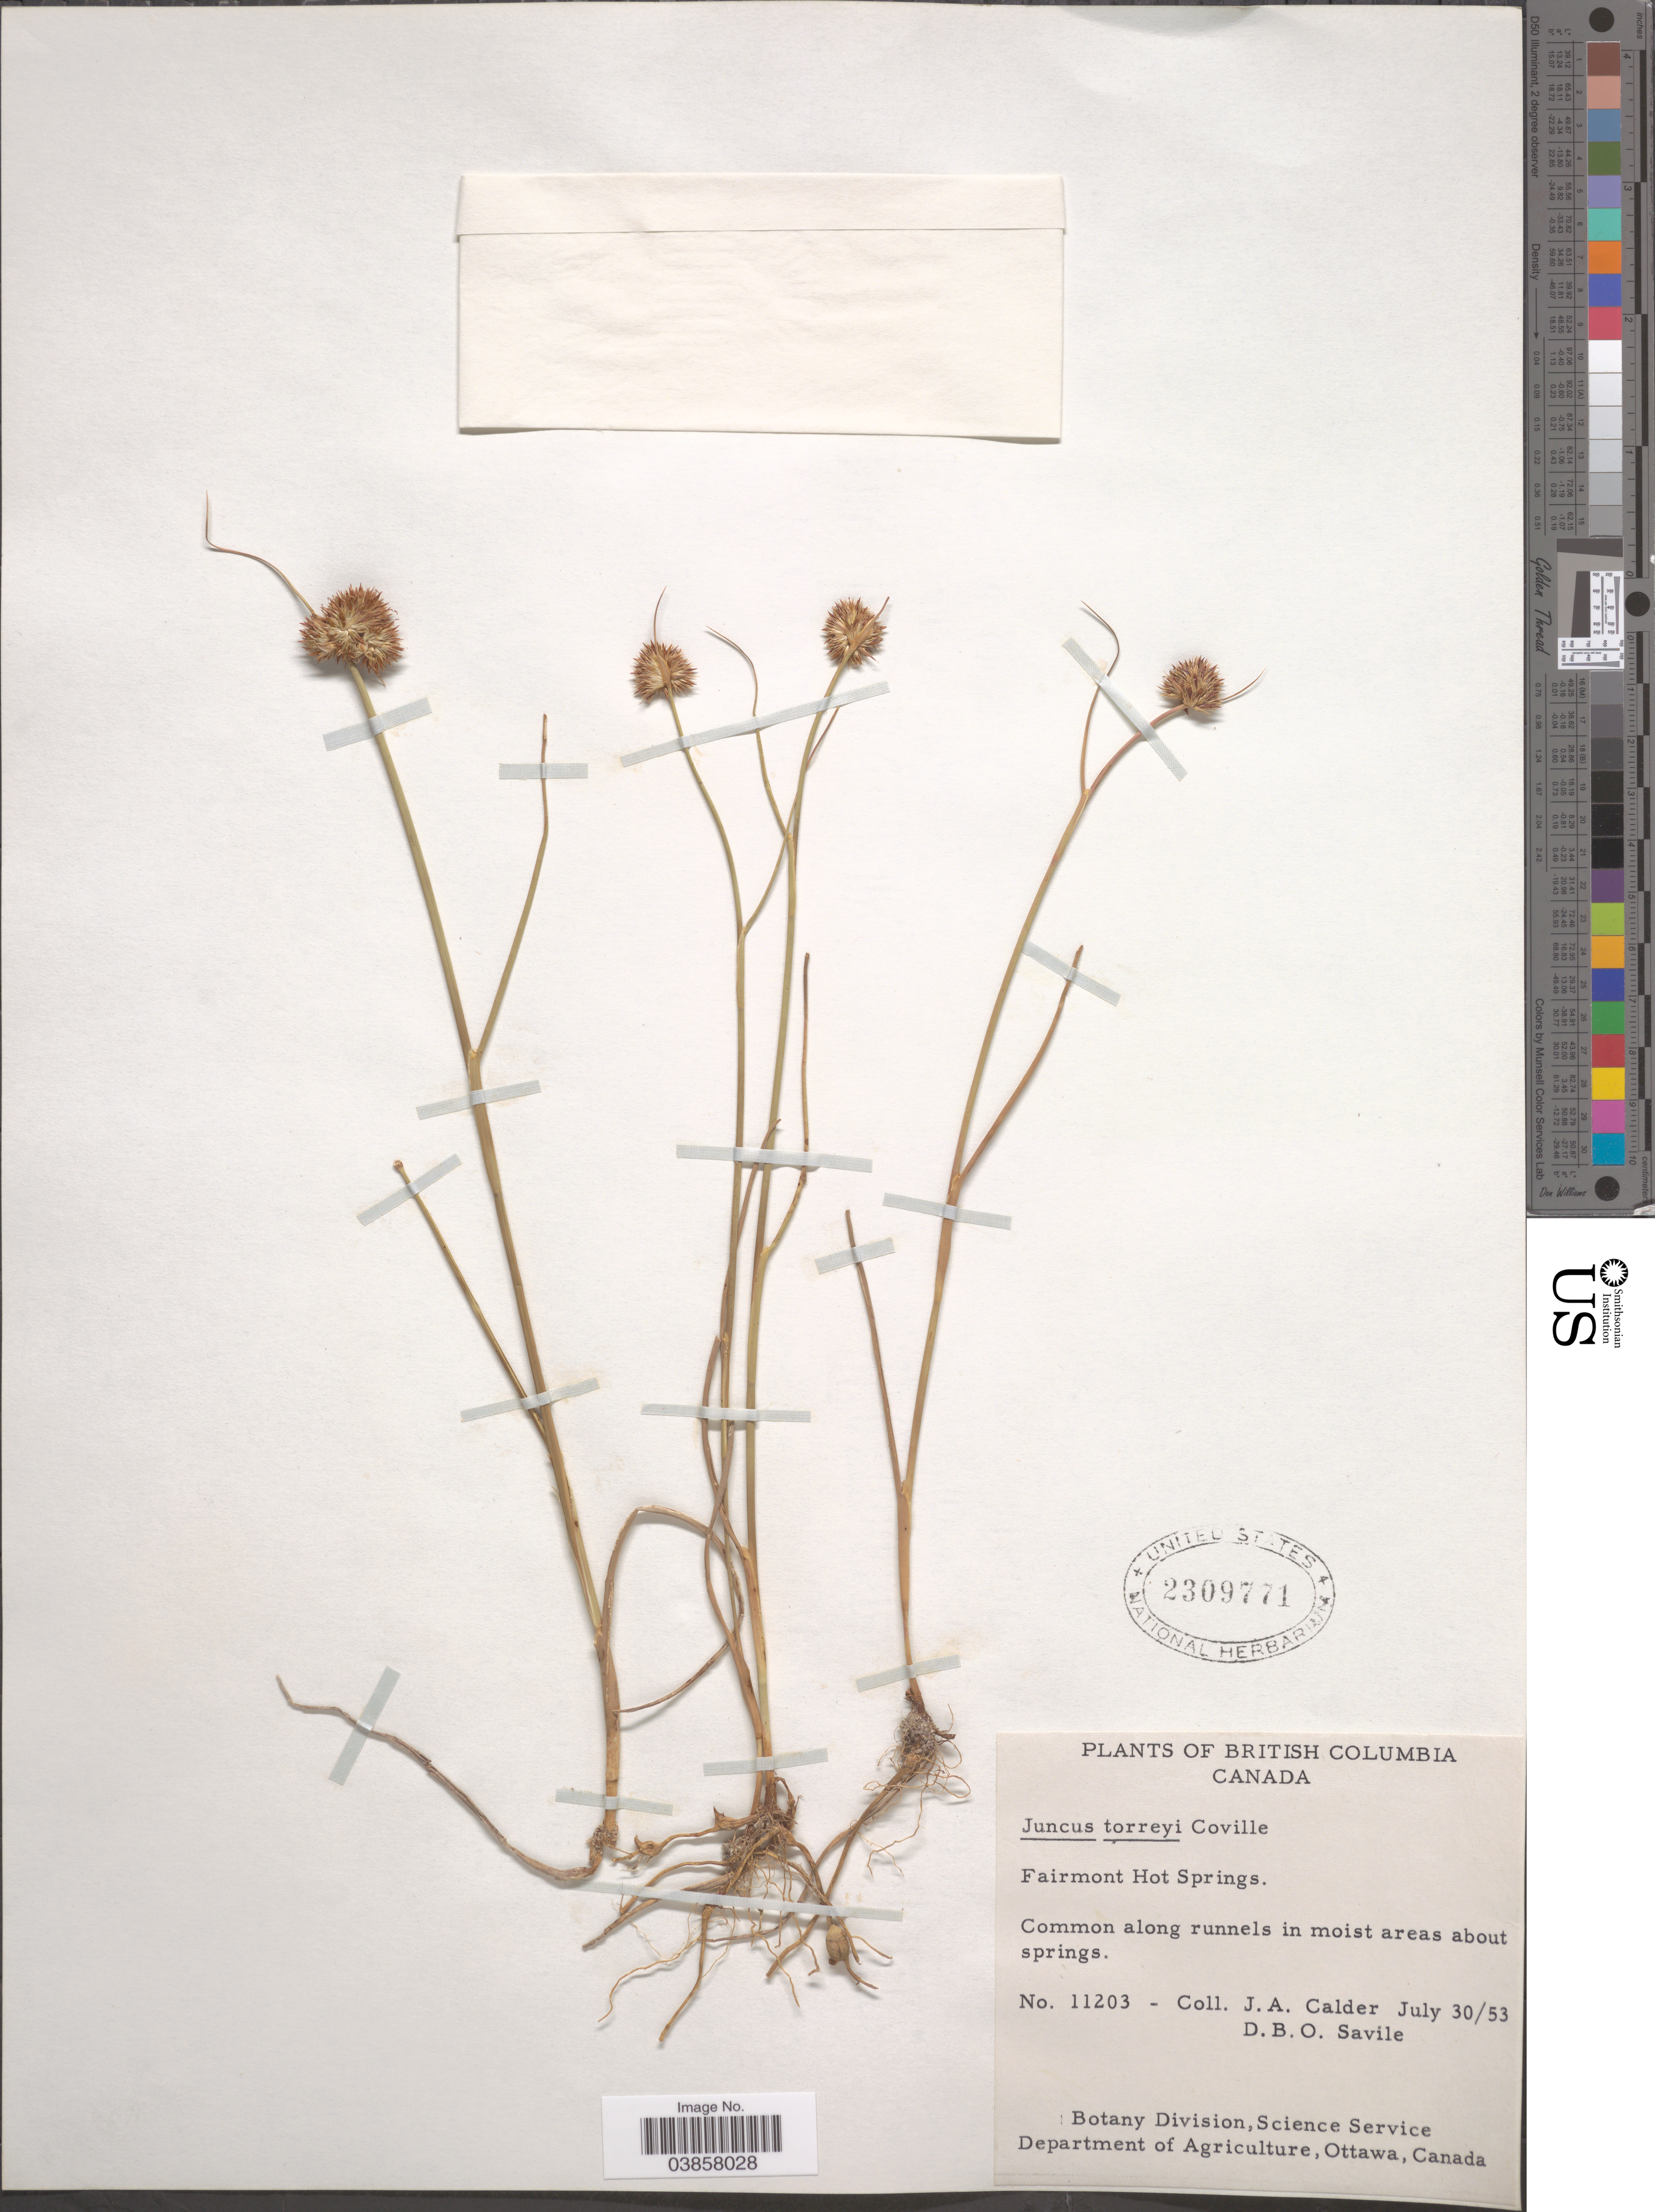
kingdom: Plantae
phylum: Tracheophyta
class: Liliopsida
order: Poales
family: Juncaceae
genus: Juncus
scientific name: Juncus torreyi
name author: Coville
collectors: J. A. Calder & D. Savile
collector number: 11203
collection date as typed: Transcribed d/m/y: 30/7/53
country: Canada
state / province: British Columbia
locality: Fairmont Hot Springs.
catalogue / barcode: US 2309771